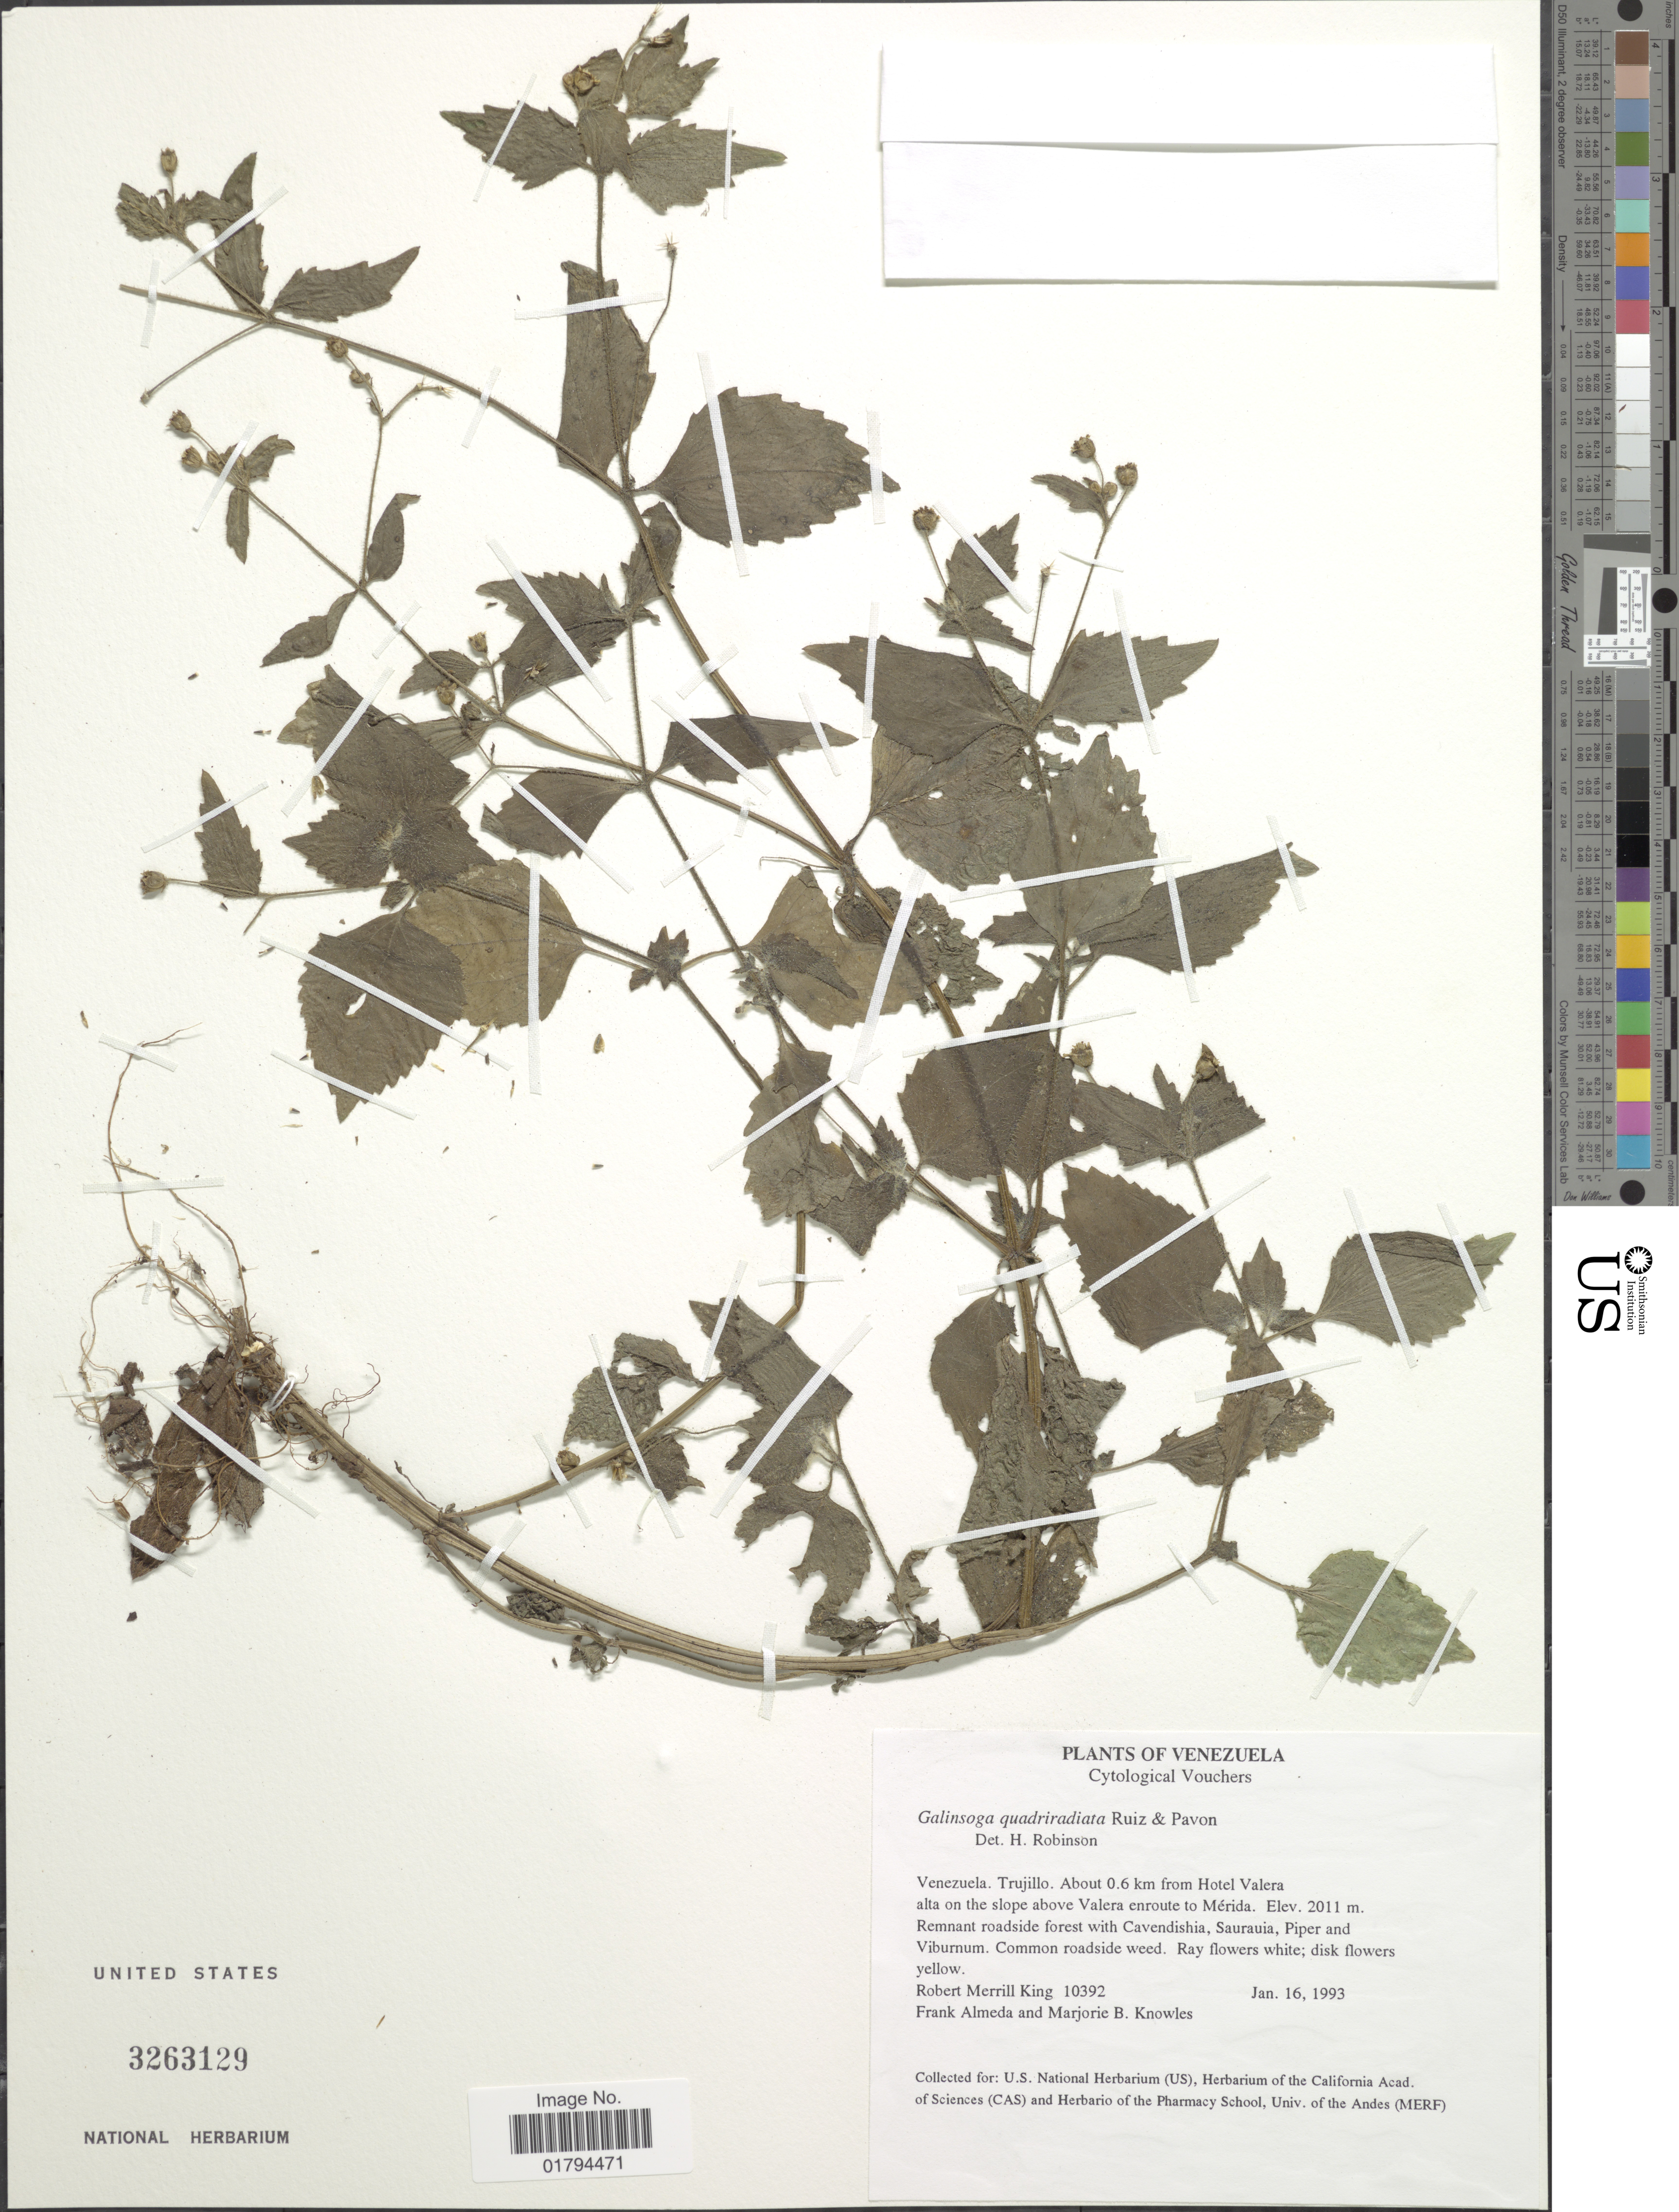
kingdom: Plantae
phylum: Tracheophyta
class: Magnoliopsida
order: Asterales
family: Asteraceae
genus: Galinsoga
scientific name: Galinsoga quadriradiata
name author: Ruiz & Pav.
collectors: R. M. King, F. Almeda & M. B. Knowles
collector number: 10392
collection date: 1993-01-16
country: Venezuela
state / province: Trujillo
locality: About 0.6 km from Hotel Valera alta on the slope above Valra enoute to Merida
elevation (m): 2011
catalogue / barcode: US 3263129